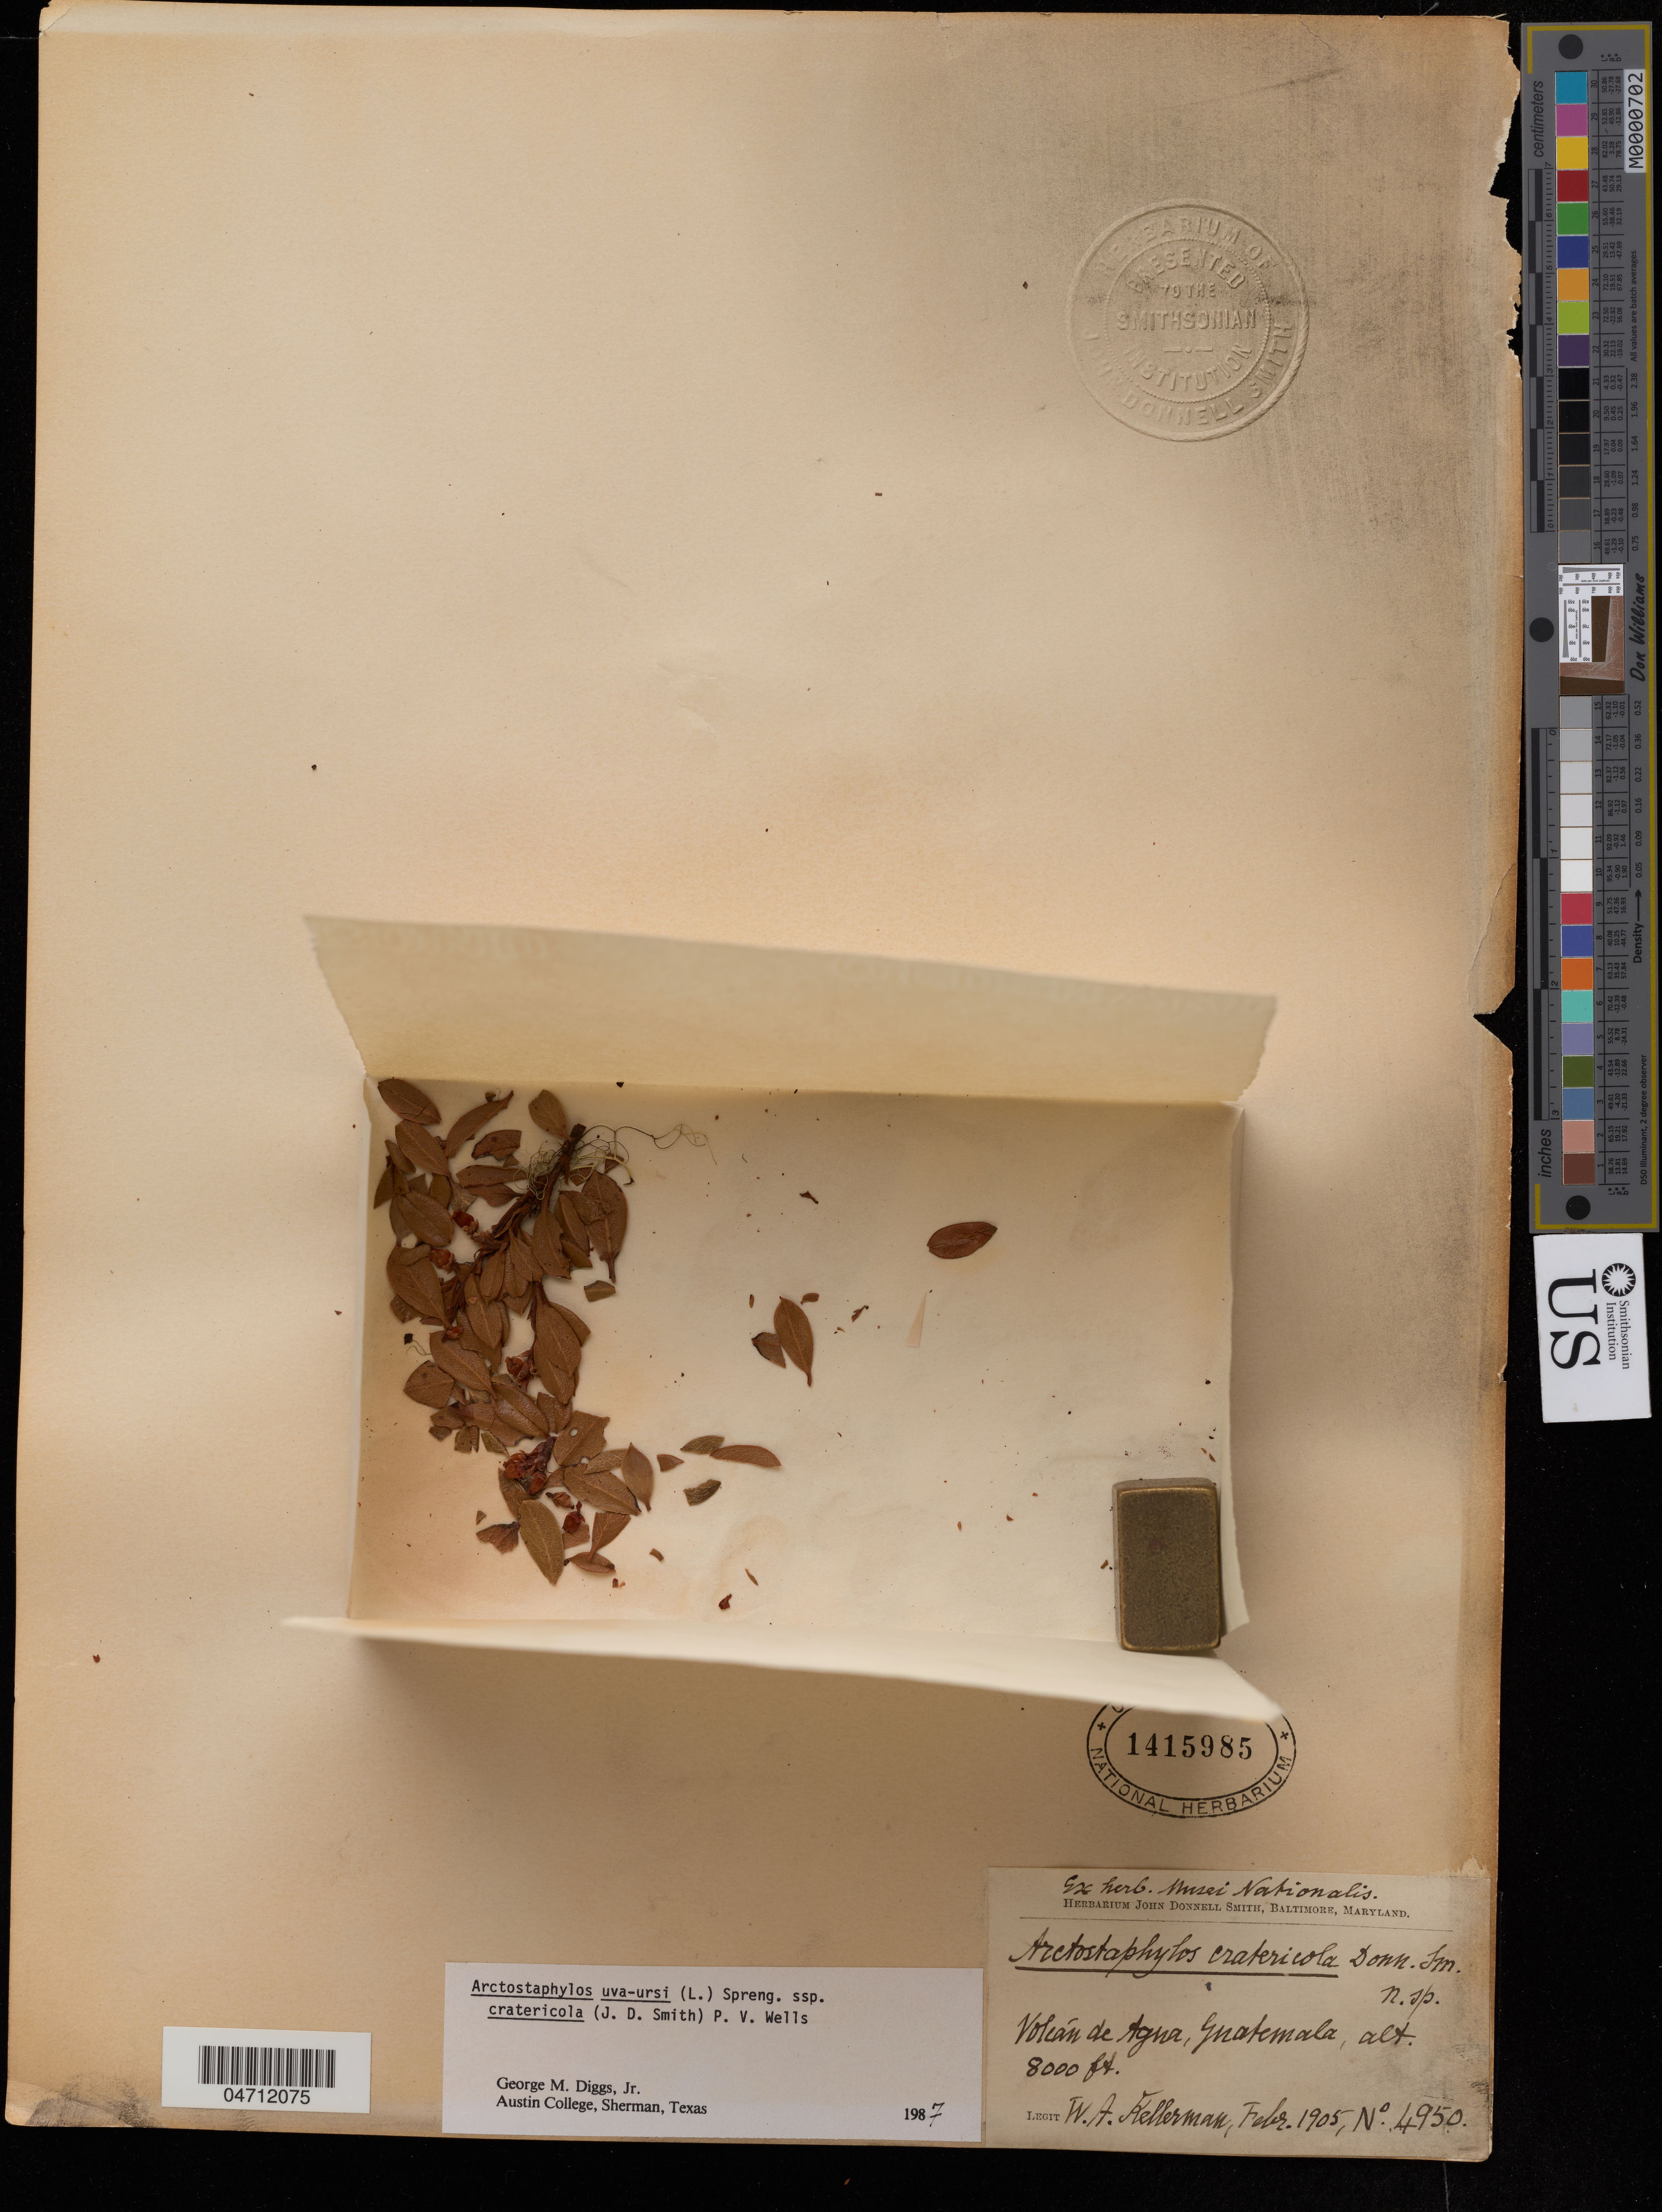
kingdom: Plantae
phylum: Tracheophyta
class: Magnoliopsida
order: Ericales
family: Ericaceae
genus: Arctostaphylos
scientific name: Arctostaphylos uva-ursi subsp. cratericola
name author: (Donn. Sm.) P.V. Wells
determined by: Diggs, George Minor, Jr.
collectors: W. A. Kellerman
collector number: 4950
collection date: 1905-02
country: Guatemala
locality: Volcán de Agna.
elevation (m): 2438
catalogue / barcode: US 1415985